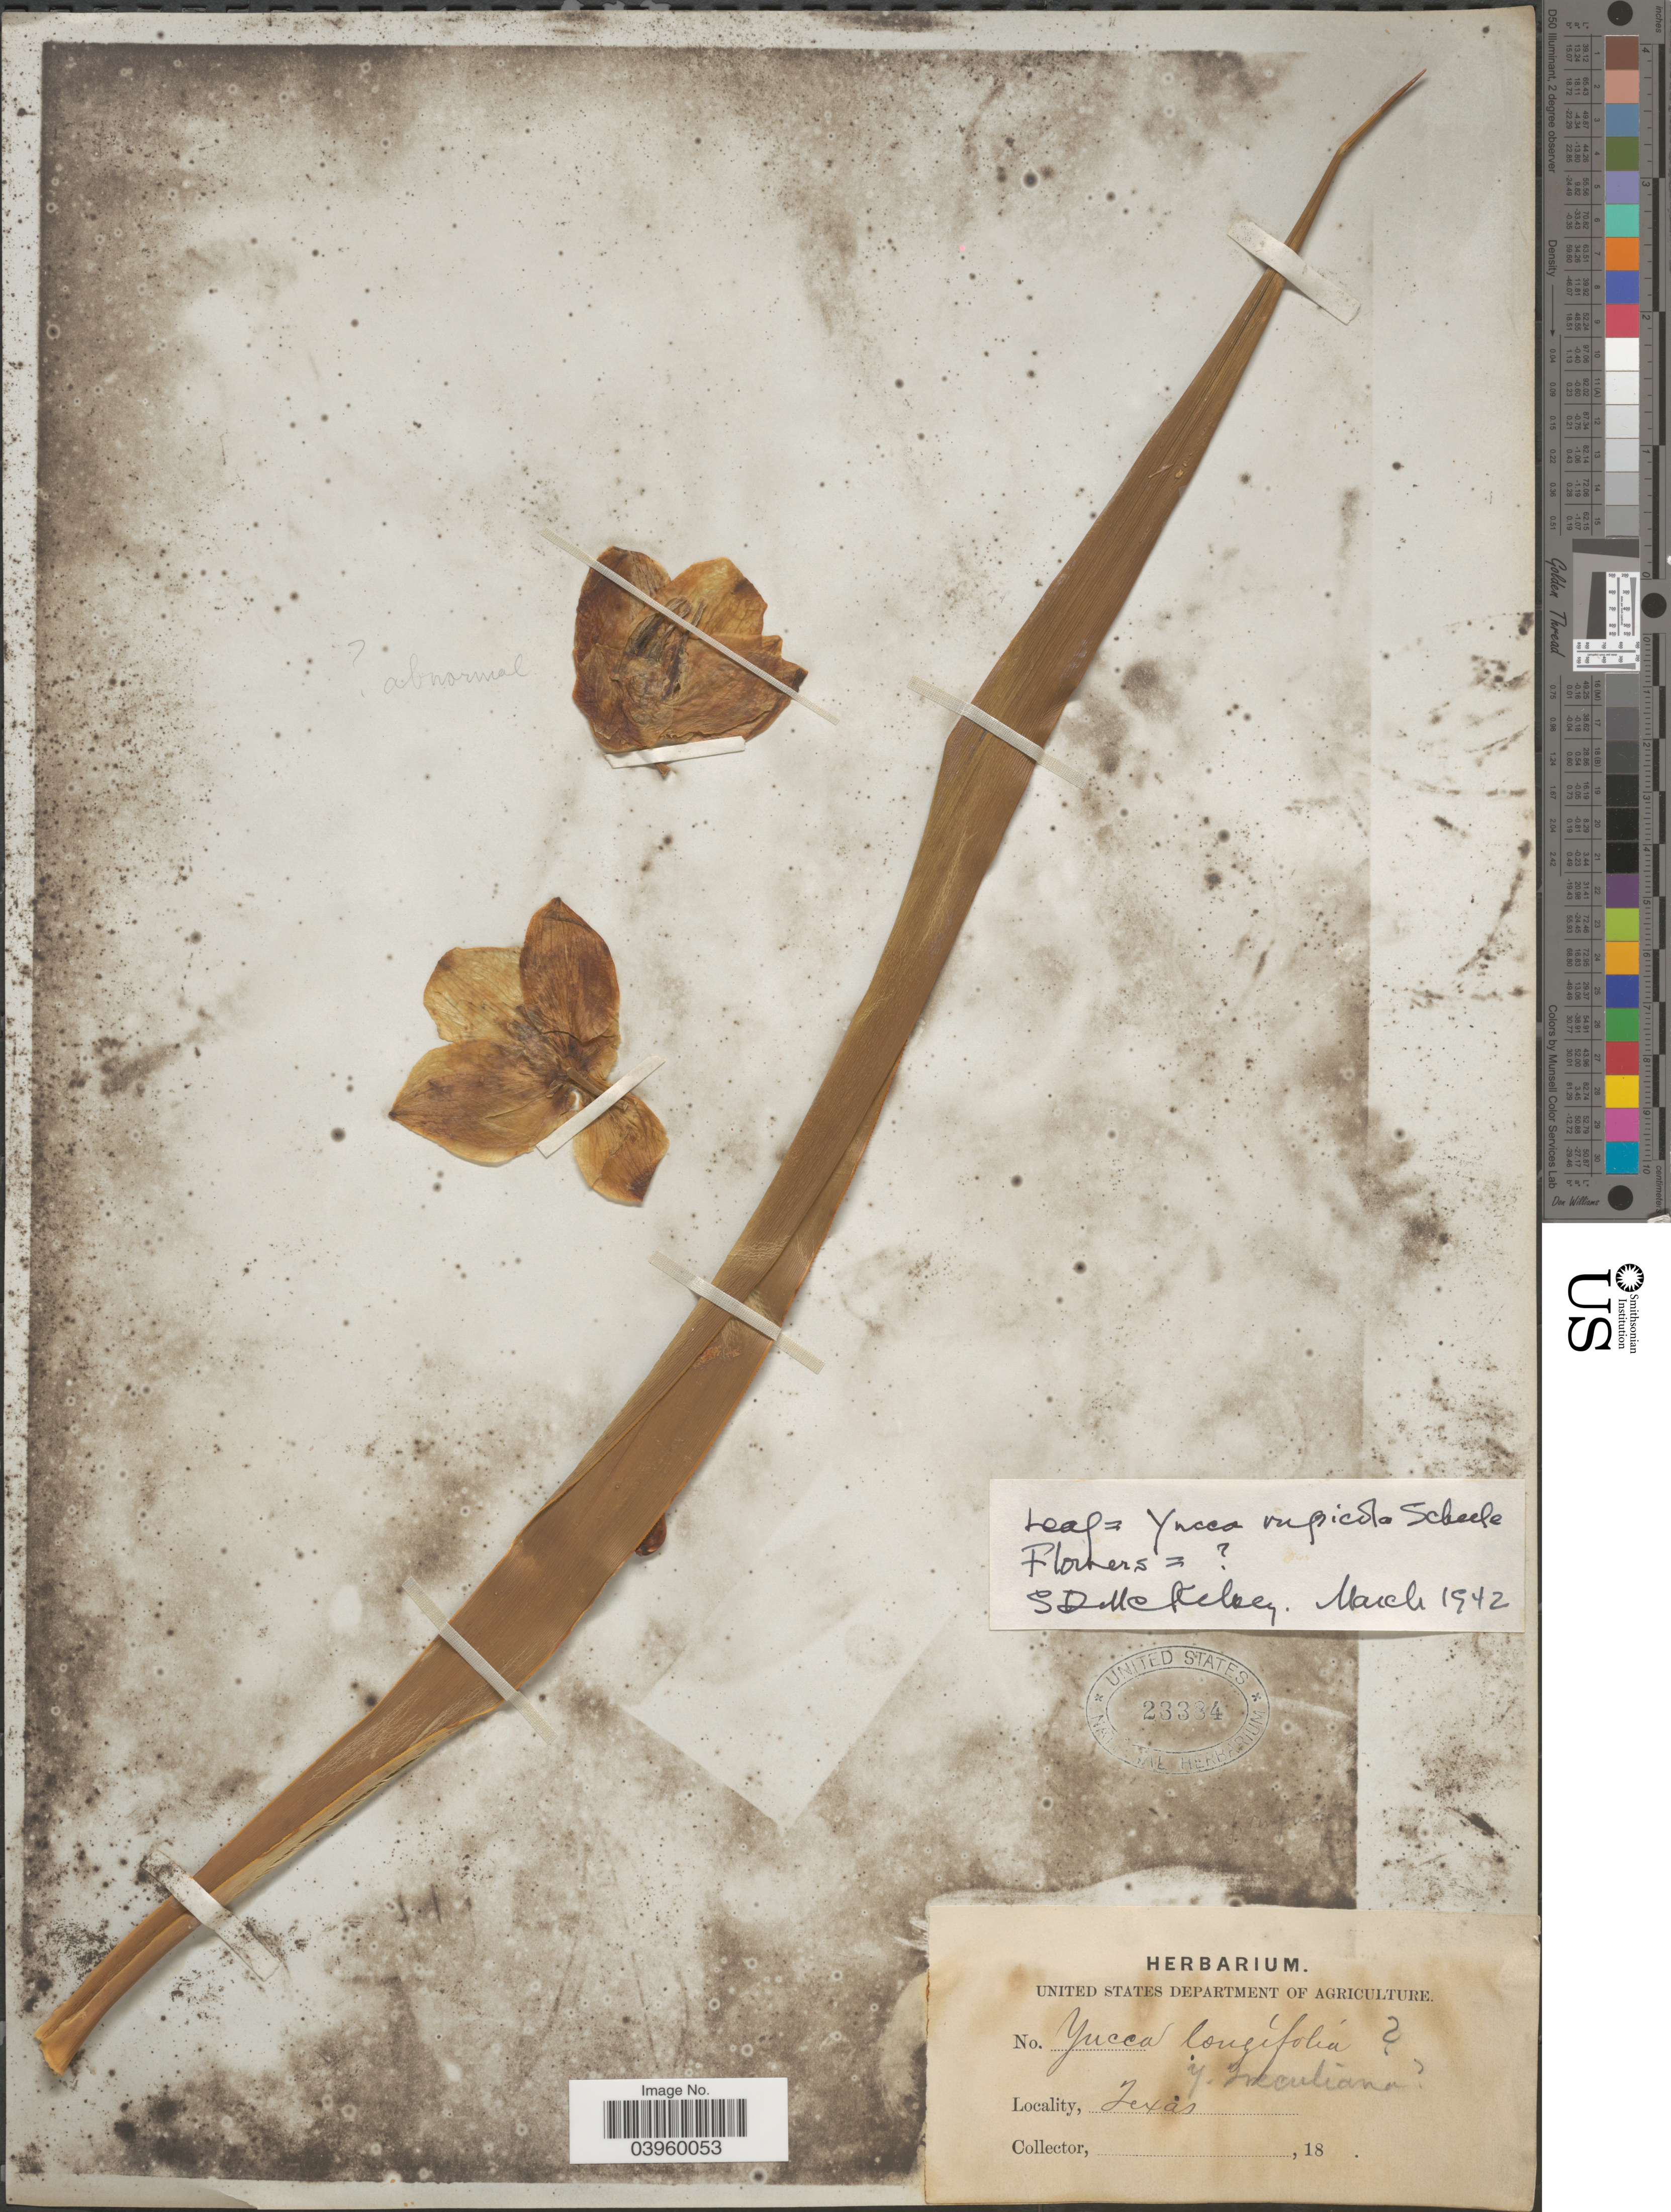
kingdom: Plantae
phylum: Tracheophyta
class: Liliopsida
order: Asparagales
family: Asparagaceae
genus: Yucca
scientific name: Yucca rupicola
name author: Scheele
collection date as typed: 18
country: United States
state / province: Texas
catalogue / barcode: US 23384